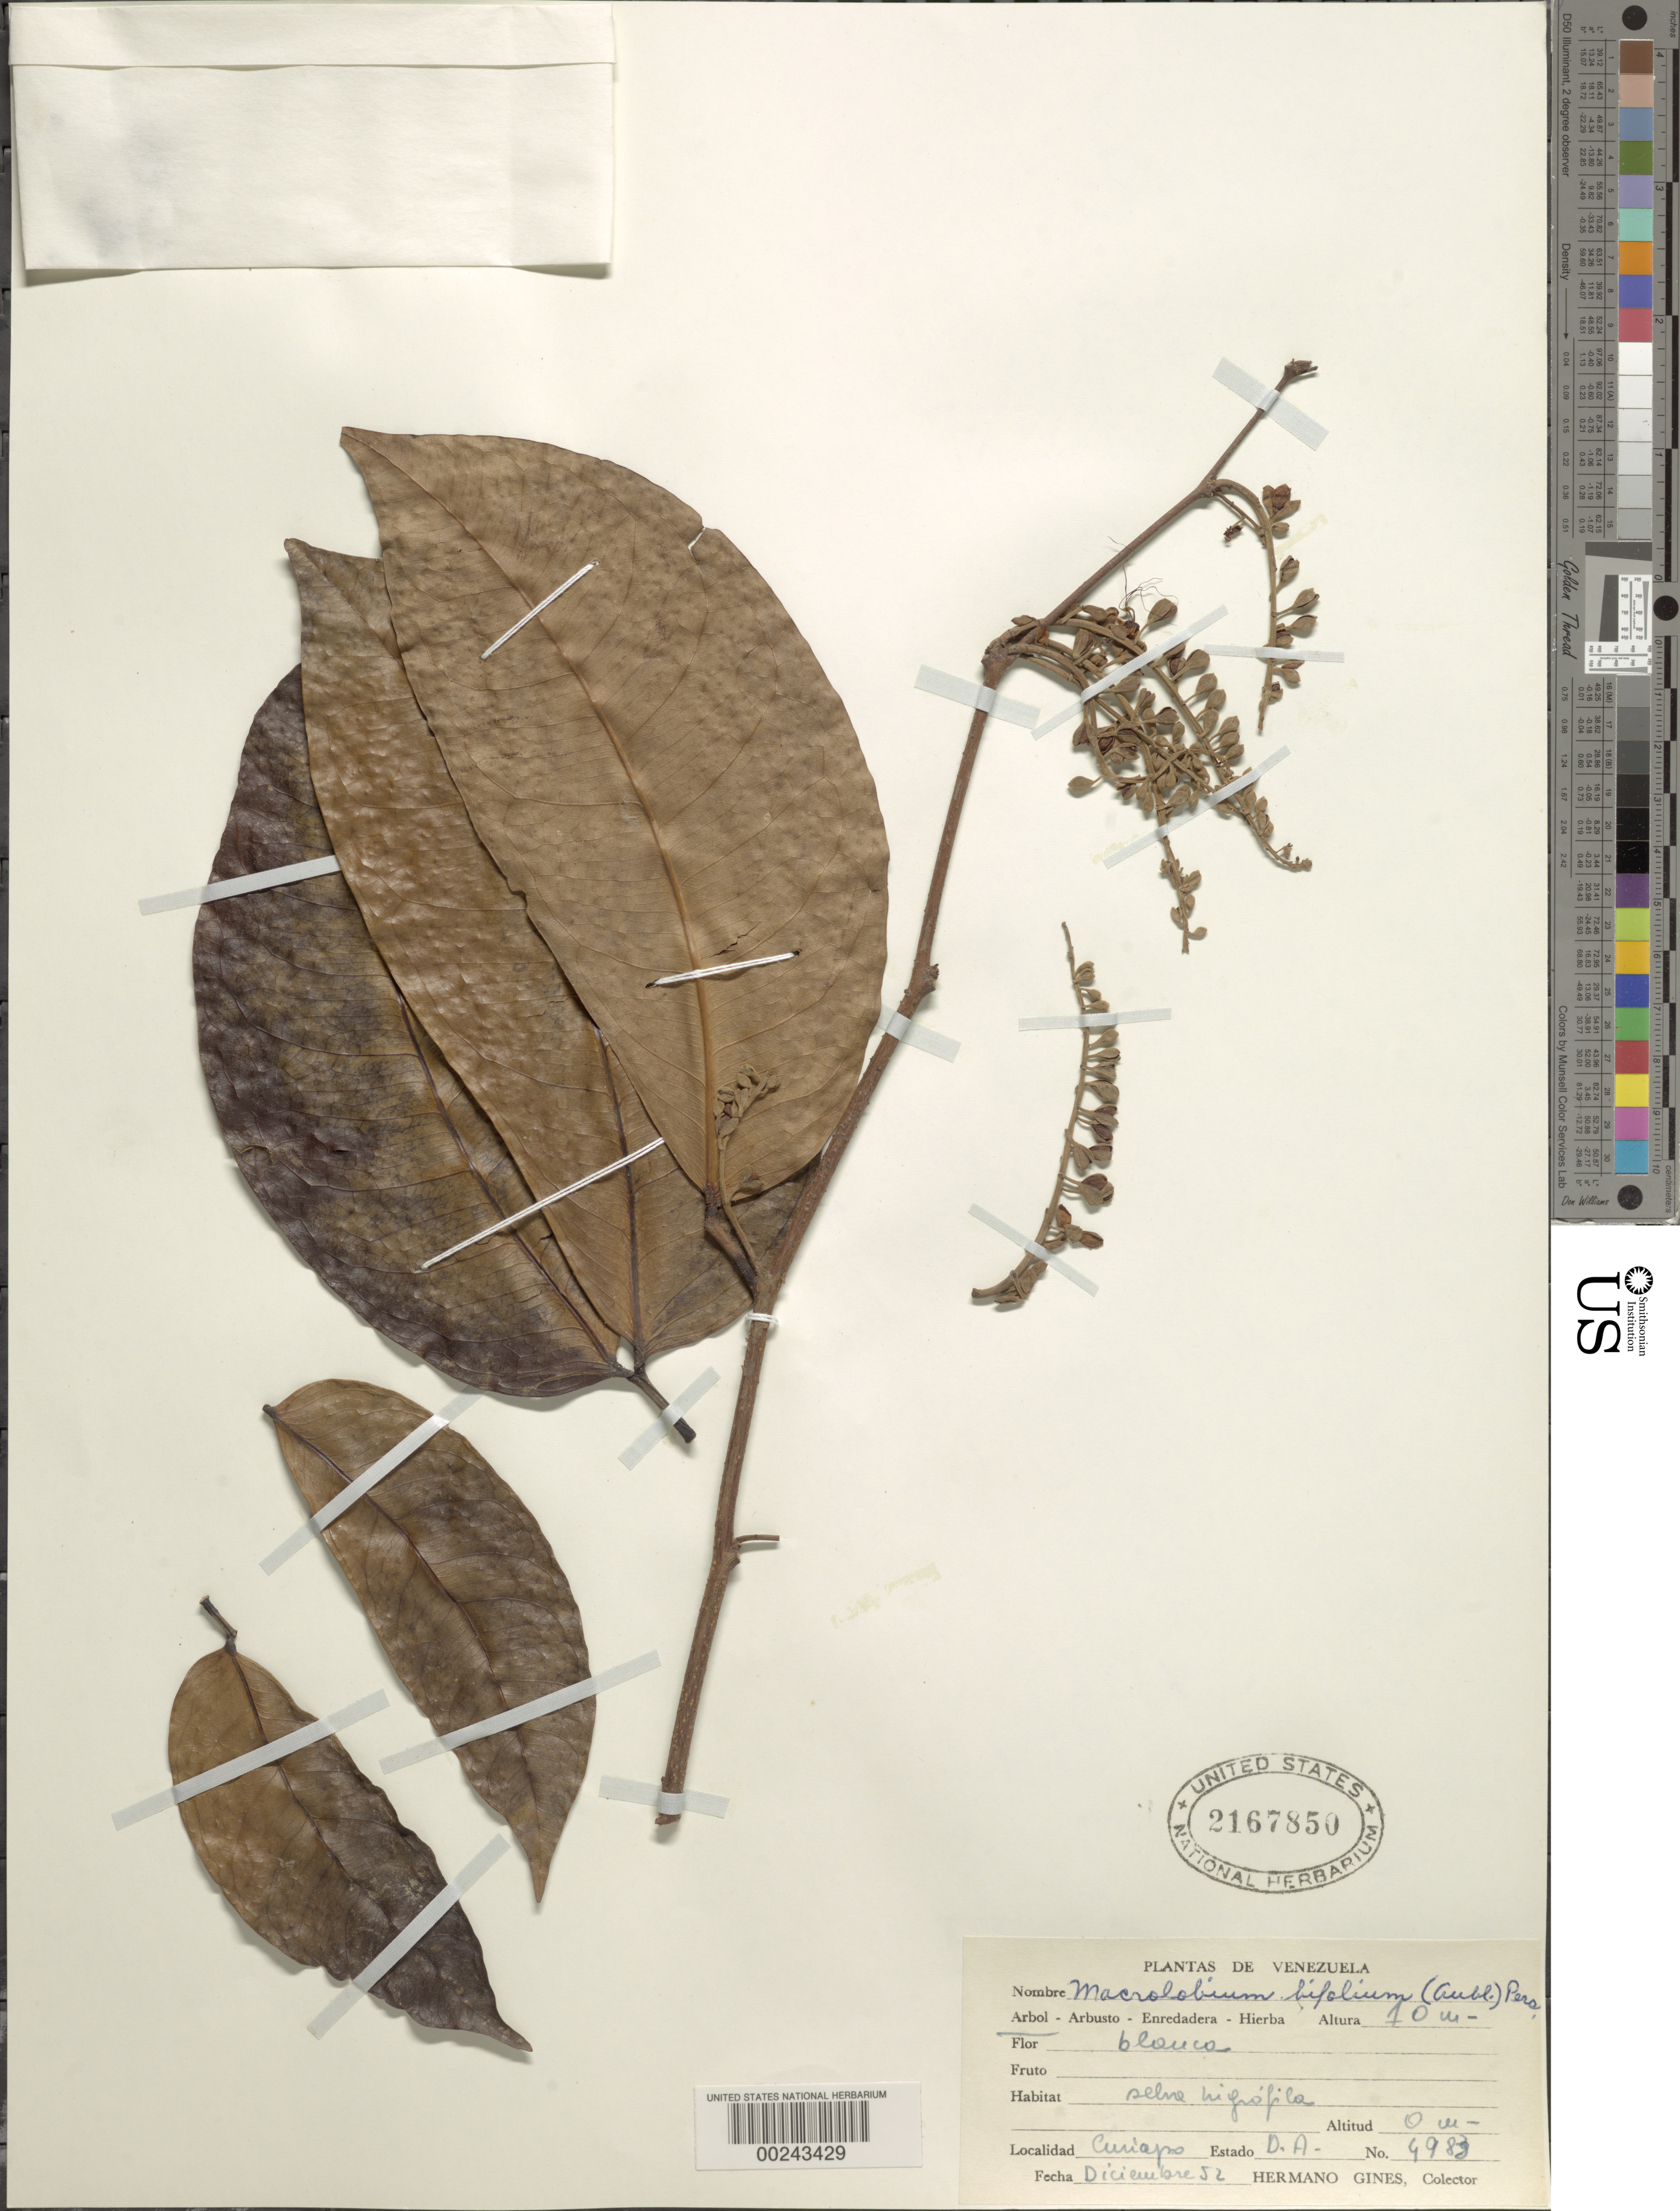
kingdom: Plantae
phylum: Tracheophyta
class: Magnoliopsida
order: Fabales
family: Fabaceae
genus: Macrolobium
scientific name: Macrolobium bifolium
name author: (Aubl.) Pers.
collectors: Bro. Gines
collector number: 4988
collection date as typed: Dec 1952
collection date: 1952-12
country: Venezuela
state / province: Delta Amacuro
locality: Curiapo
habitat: Rain forest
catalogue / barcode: US 2167850